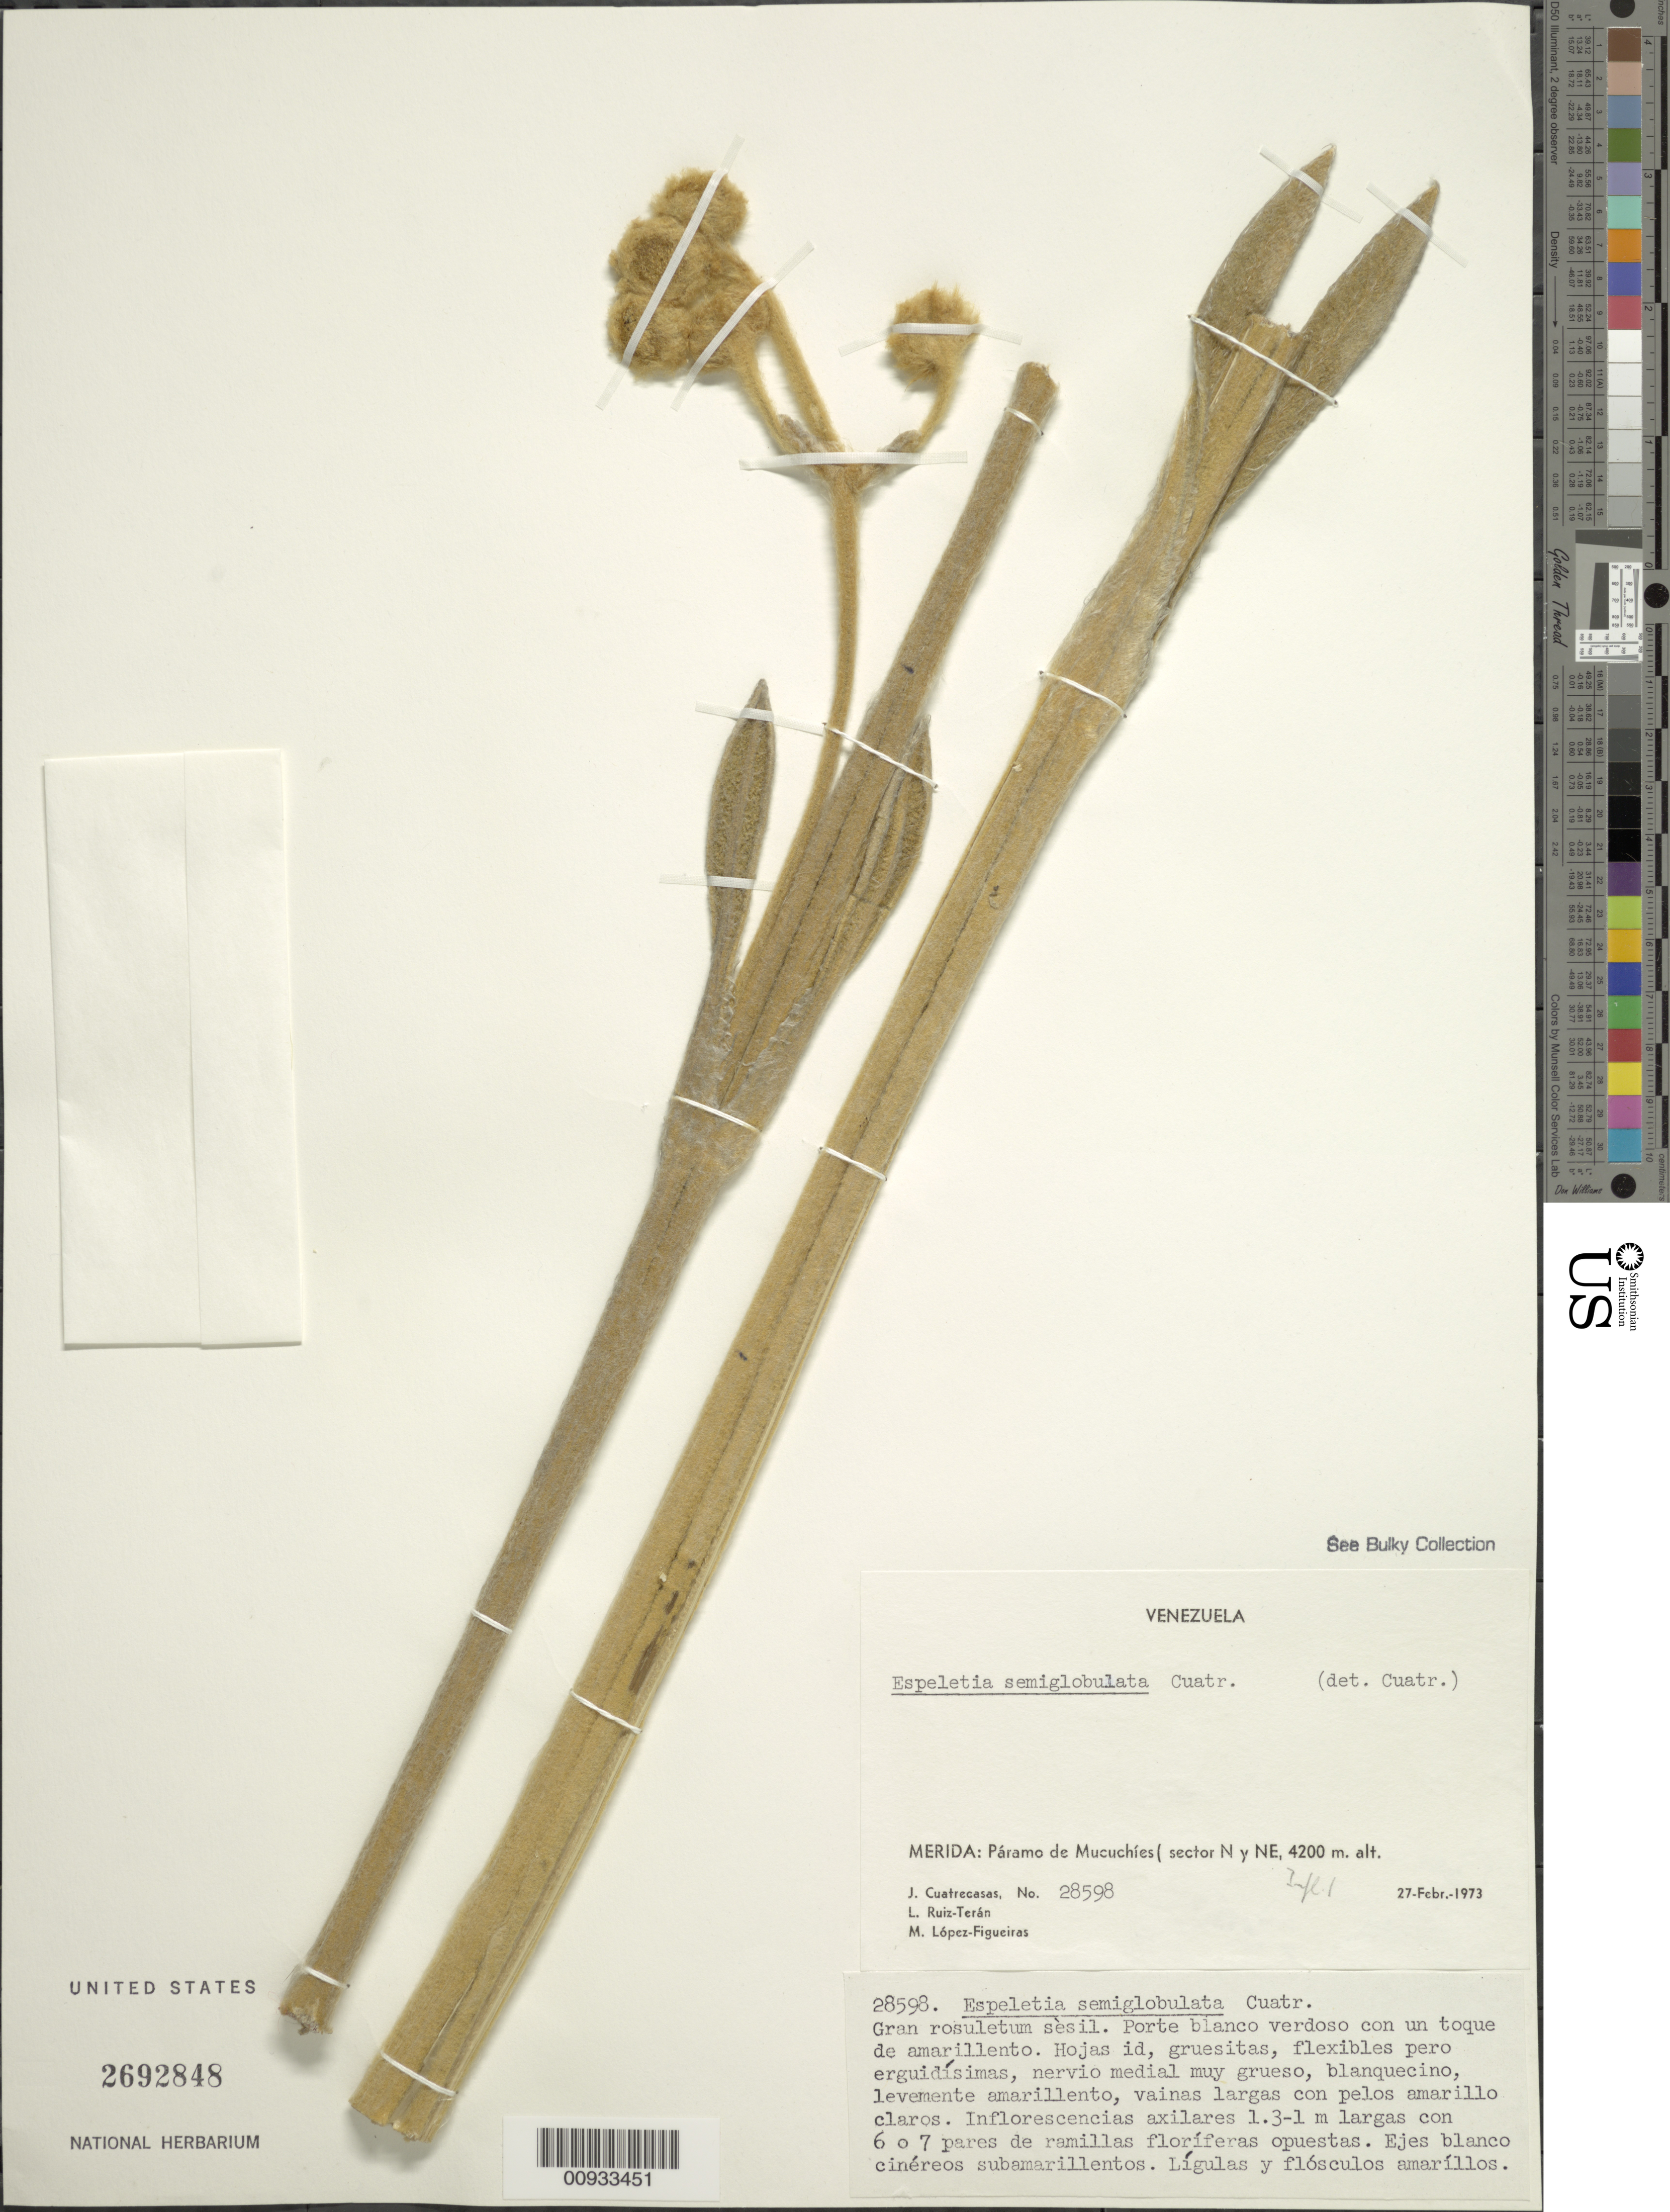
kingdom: Plantae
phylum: Tracheophyta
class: Magnoliopsida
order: Asterales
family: Asteraceae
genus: Espeletia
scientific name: Espeletia semiglobulata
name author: Cuatrec.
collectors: J. Cuatrecasas, L. E. Ruíz-Terán & M. López Figueiras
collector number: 28598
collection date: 1973-02-27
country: Venezuela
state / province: Mérida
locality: Paramo de Mucuchies (sector N y NE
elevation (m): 4200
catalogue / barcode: US 2692848